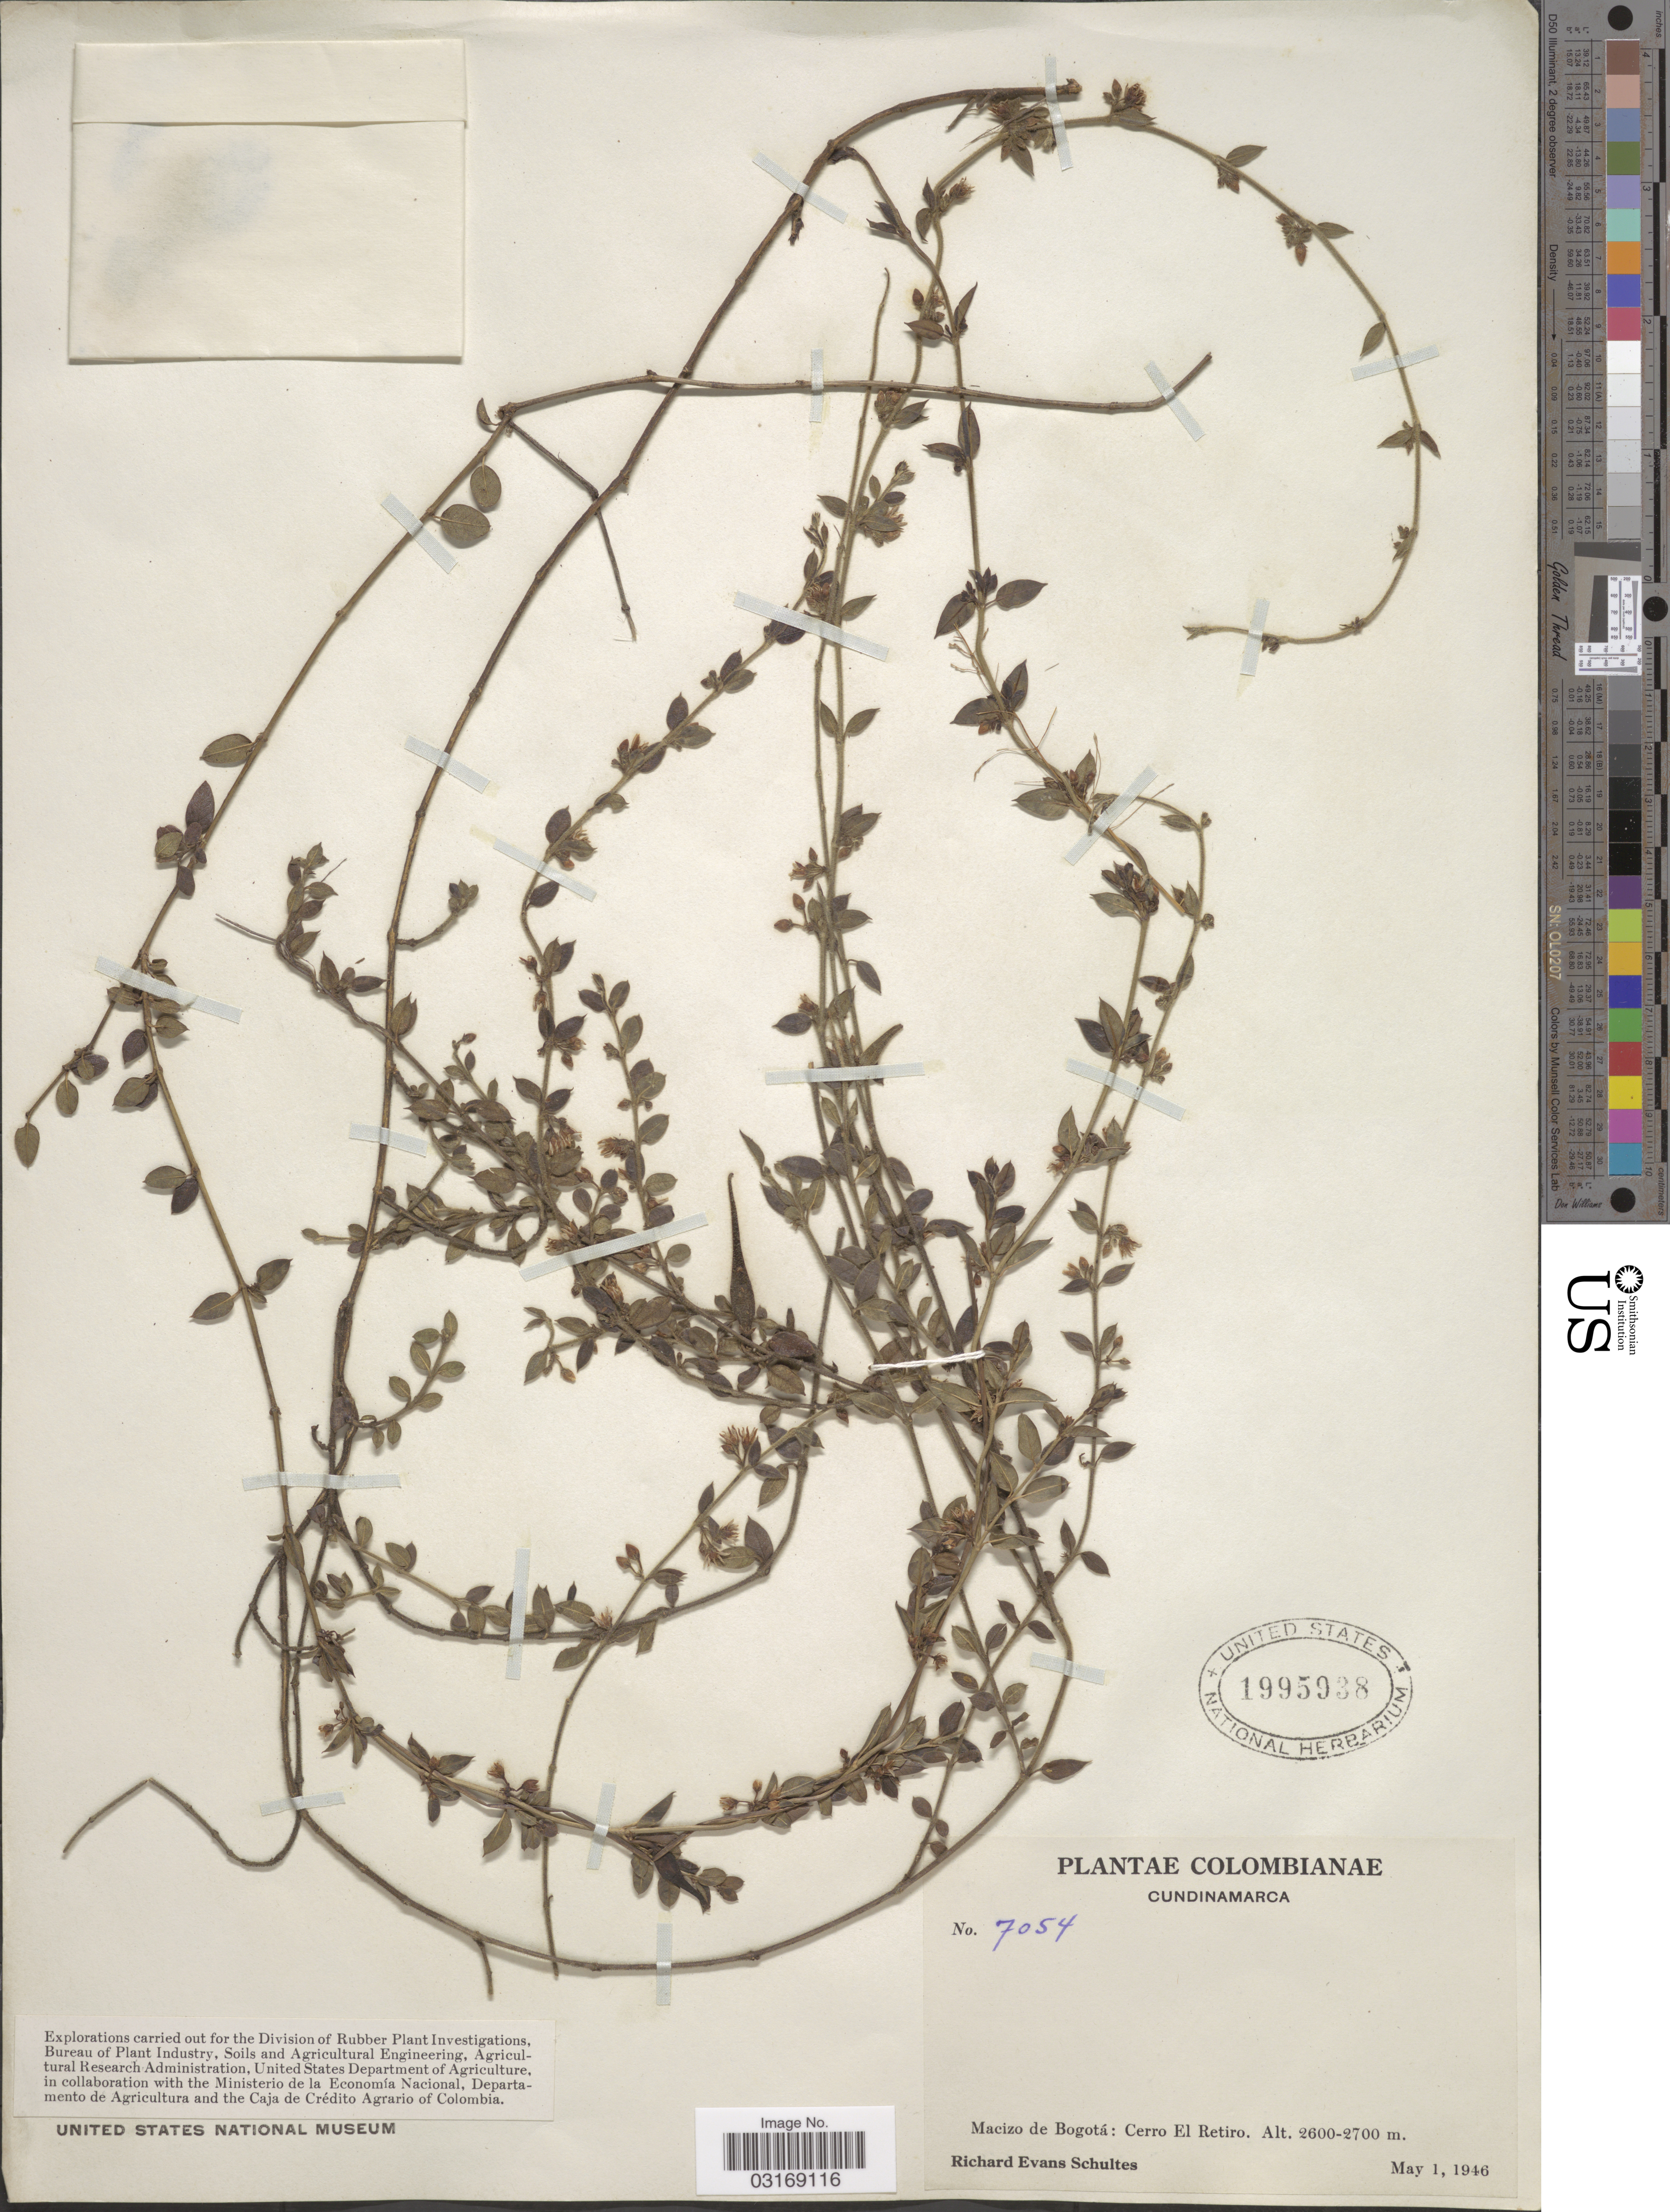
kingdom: Plantae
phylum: Tracheophyta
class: Magnoliopsida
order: Gentianales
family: Apocynaceae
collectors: R. E. Schultes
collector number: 7054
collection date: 1946-05-01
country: Colombia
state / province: Cundinamarca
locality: Macizo de Bogotá: Cerro El Retiro.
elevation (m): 2600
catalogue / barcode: US 1995938